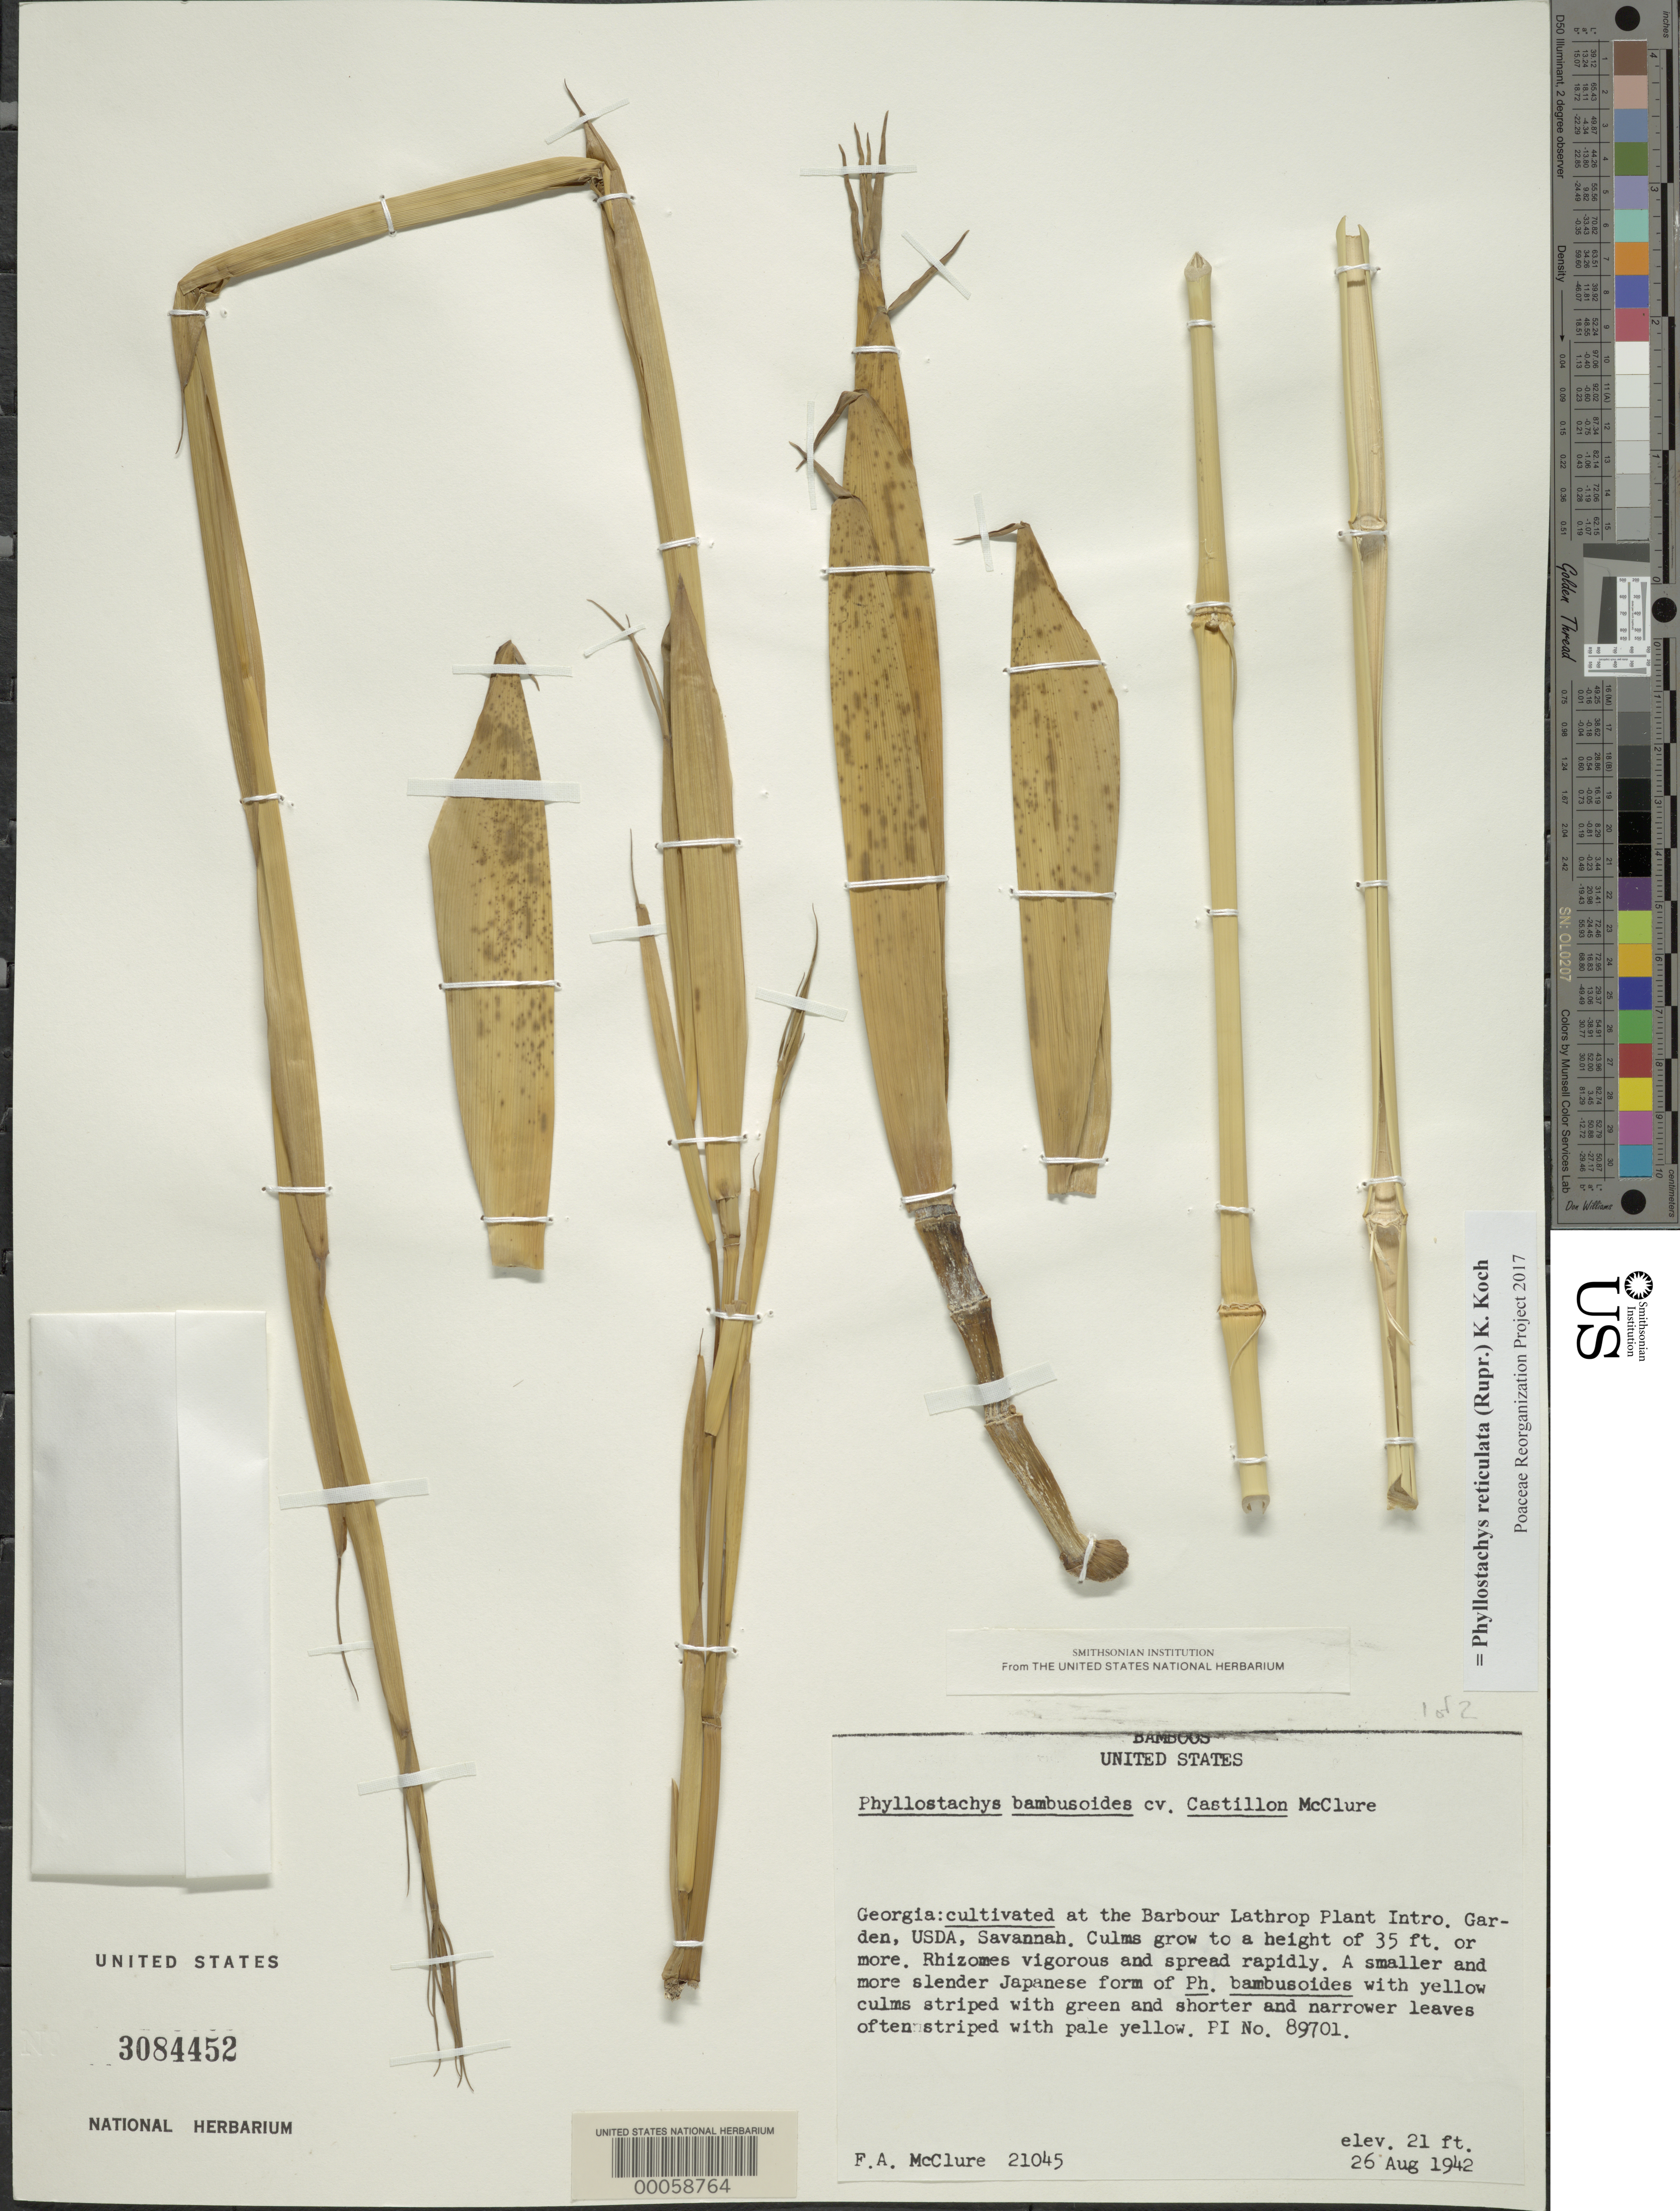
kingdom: Plantae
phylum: Tracheophyta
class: Liliopsida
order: Poales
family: Poaceae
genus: Phyllostachys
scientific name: Phyllostachys reticulata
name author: (Rupr.) K. Koch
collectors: F. A. McClure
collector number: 21045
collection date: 1942-08-26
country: United States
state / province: Georgia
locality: USDA, Savannha, Barbour Lathrop Plant Intro. Garden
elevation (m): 6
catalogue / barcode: US 3084452